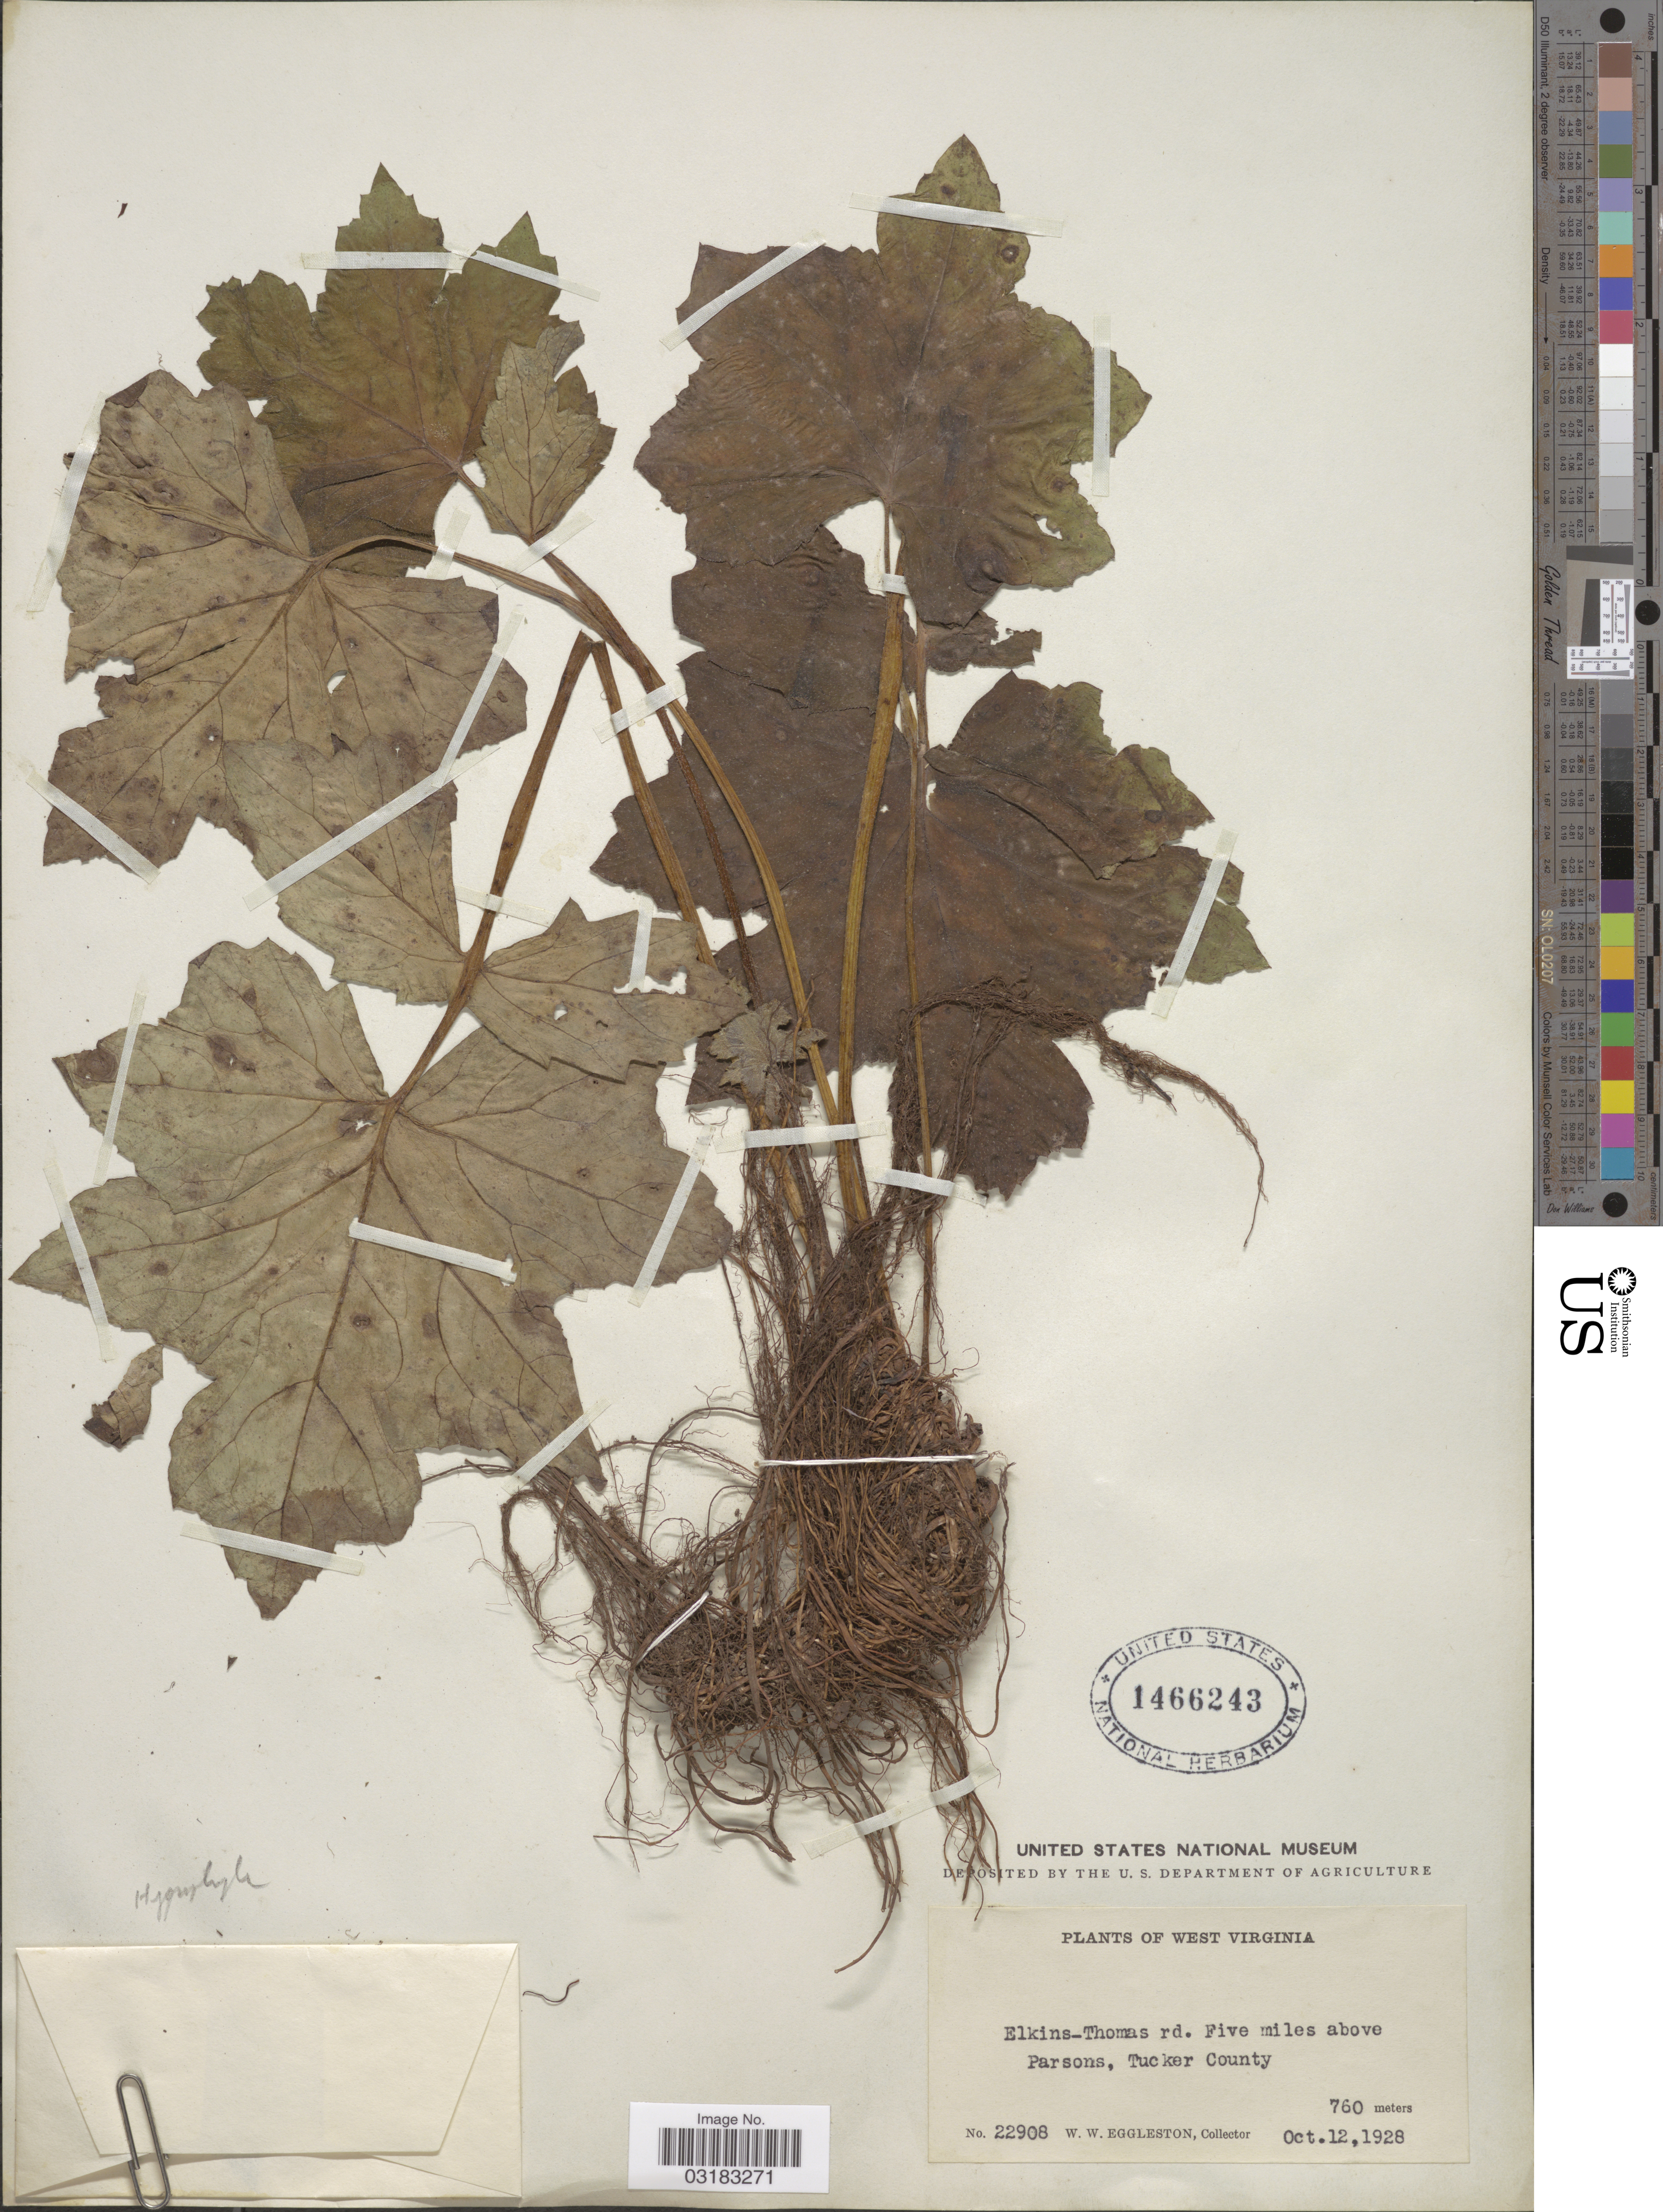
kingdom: Plantae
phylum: Tracheophyta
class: Magnoliopsida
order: Boraginales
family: Hydrophyllaceae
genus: Hydrophyllum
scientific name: Hydrophyllum sp.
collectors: W. W. Eggleston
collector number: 22908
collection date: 1928-10-12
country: United States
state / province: West Virginia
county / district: Tucker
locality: Elkins-Thomas rd. Five miles above Parsons, Tucker County.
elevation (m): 760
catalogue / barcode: US 1466243